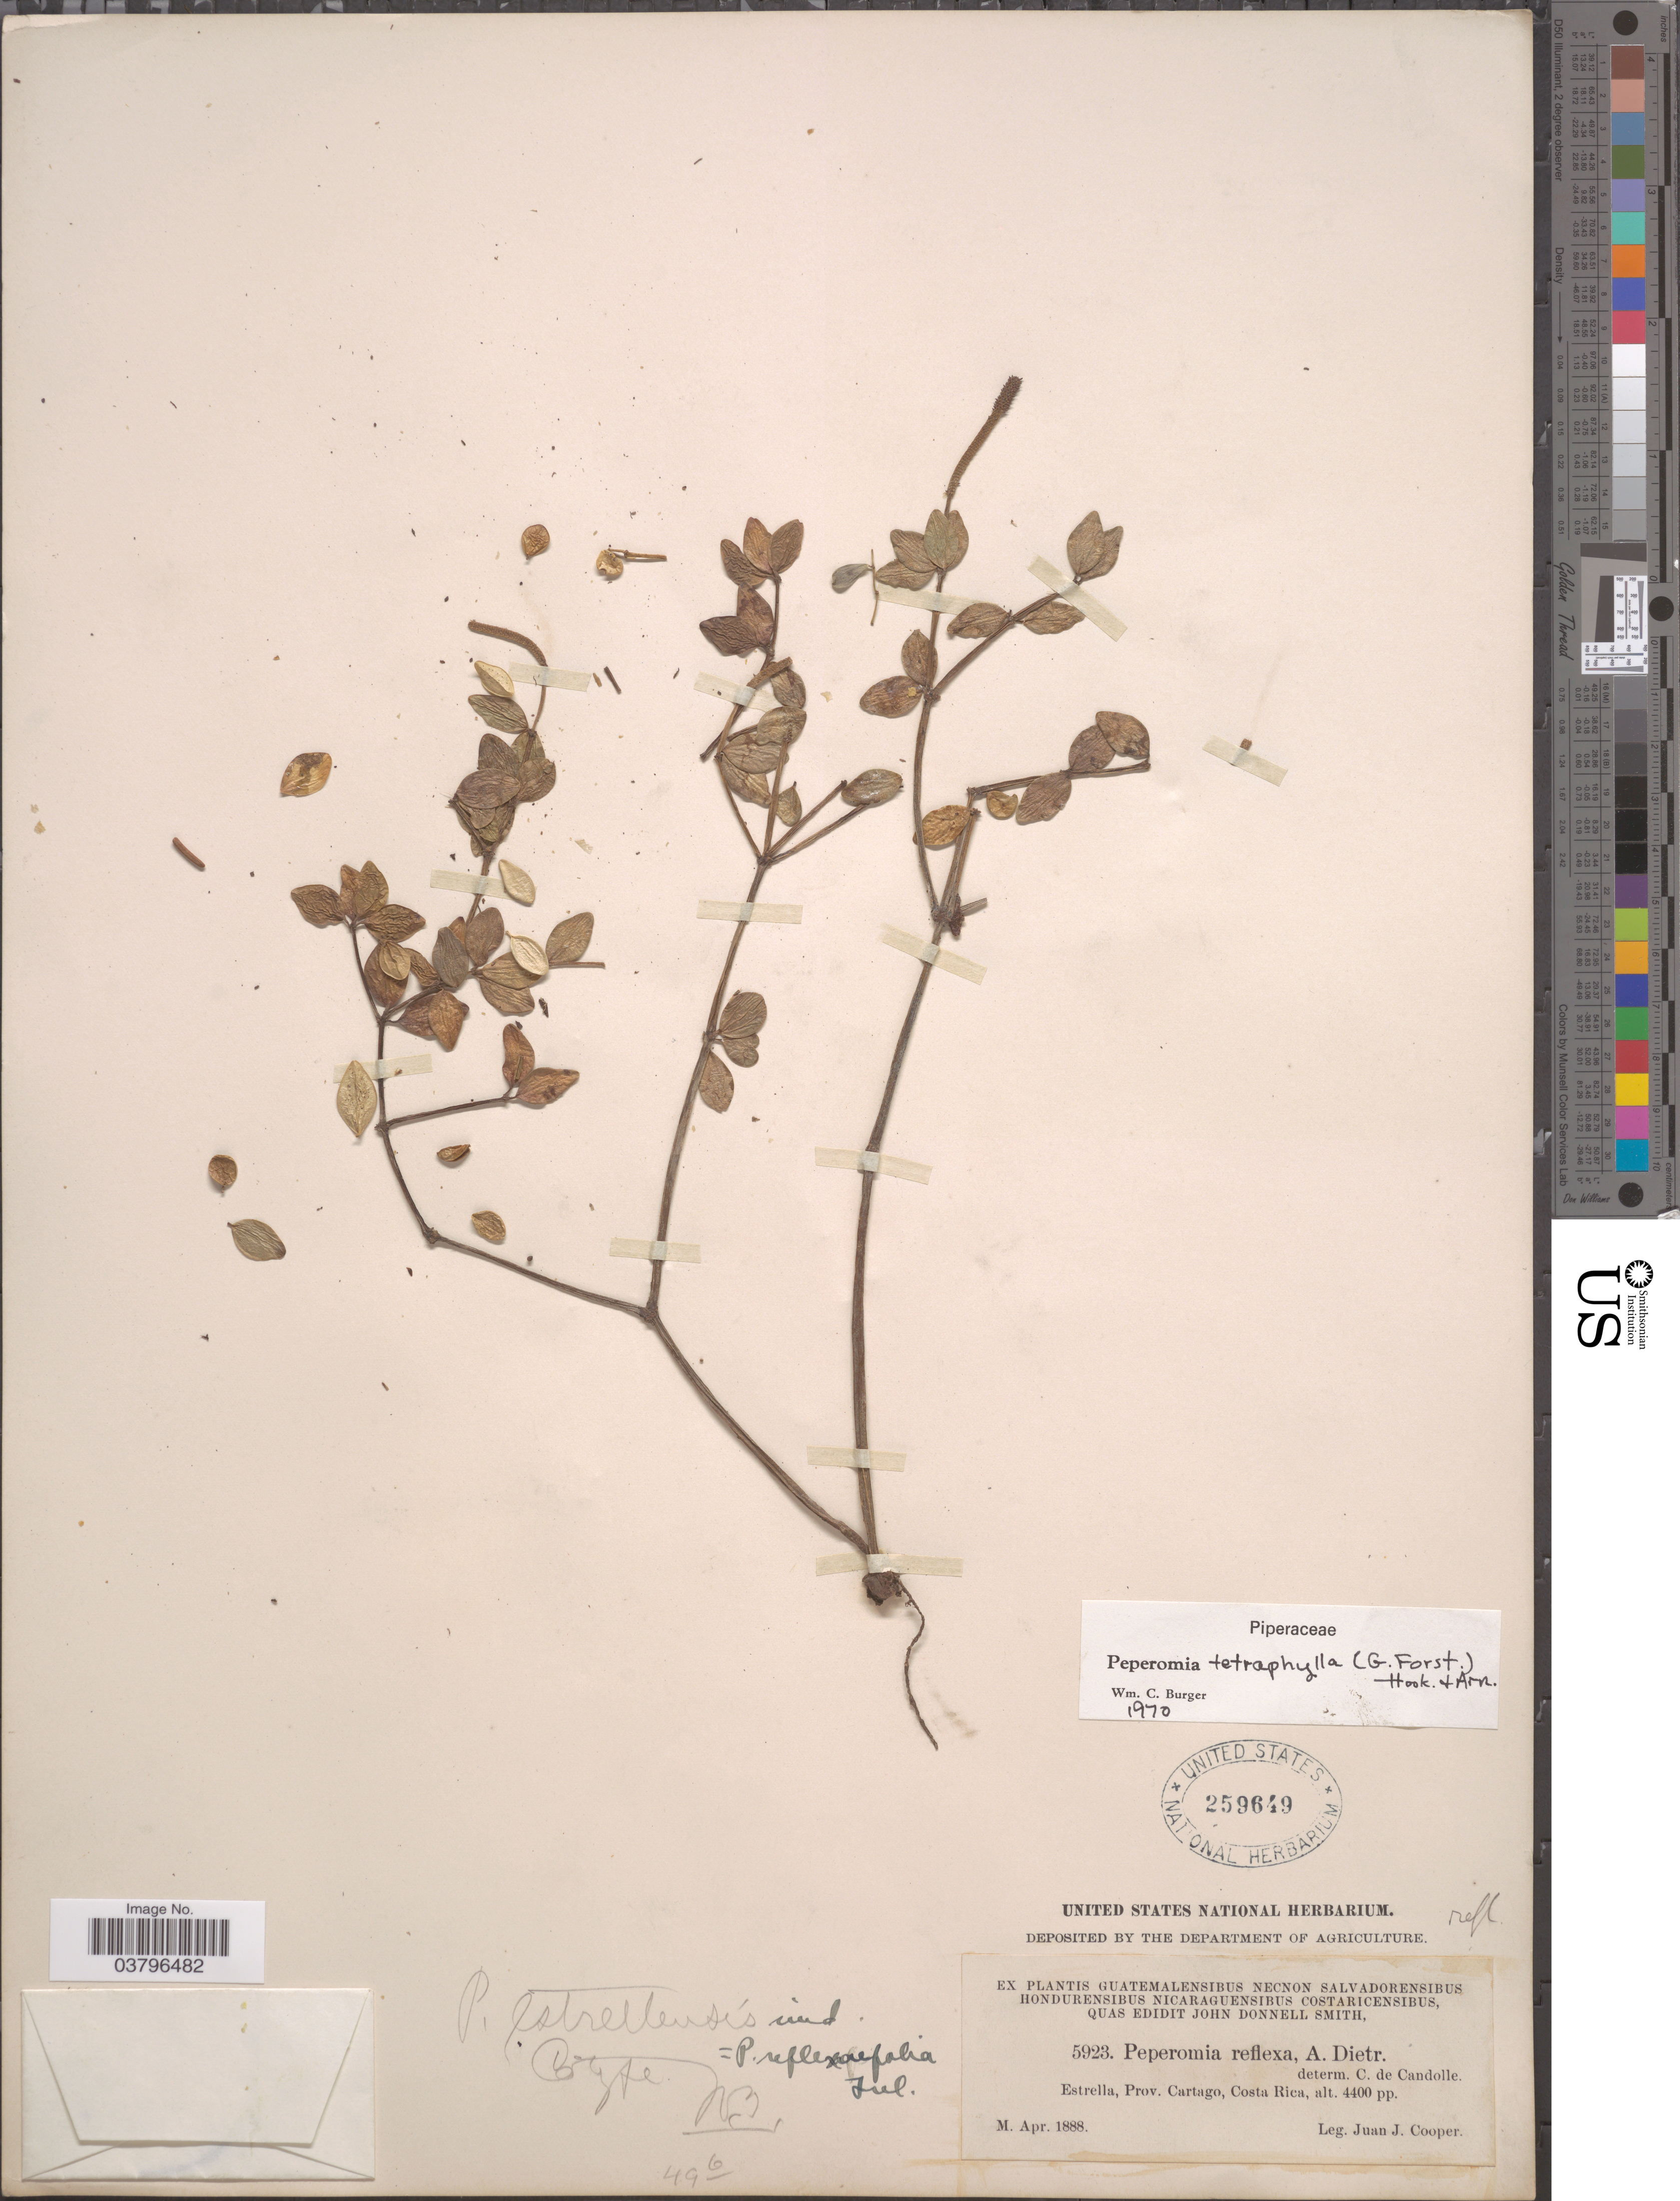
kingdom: Plantae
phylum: Tracheophyta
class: Magnoliopsida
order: Piperales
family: Piperaceae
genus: Peperomia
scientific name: Peperomia tetraphylla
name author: (G. Forst.) Hook. & Arn.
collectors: J. J. Cooper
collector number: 5923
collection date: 1888-04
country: Costa Rica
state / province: Cartago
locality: Estrella.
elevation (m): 1341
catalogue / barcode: US 259649